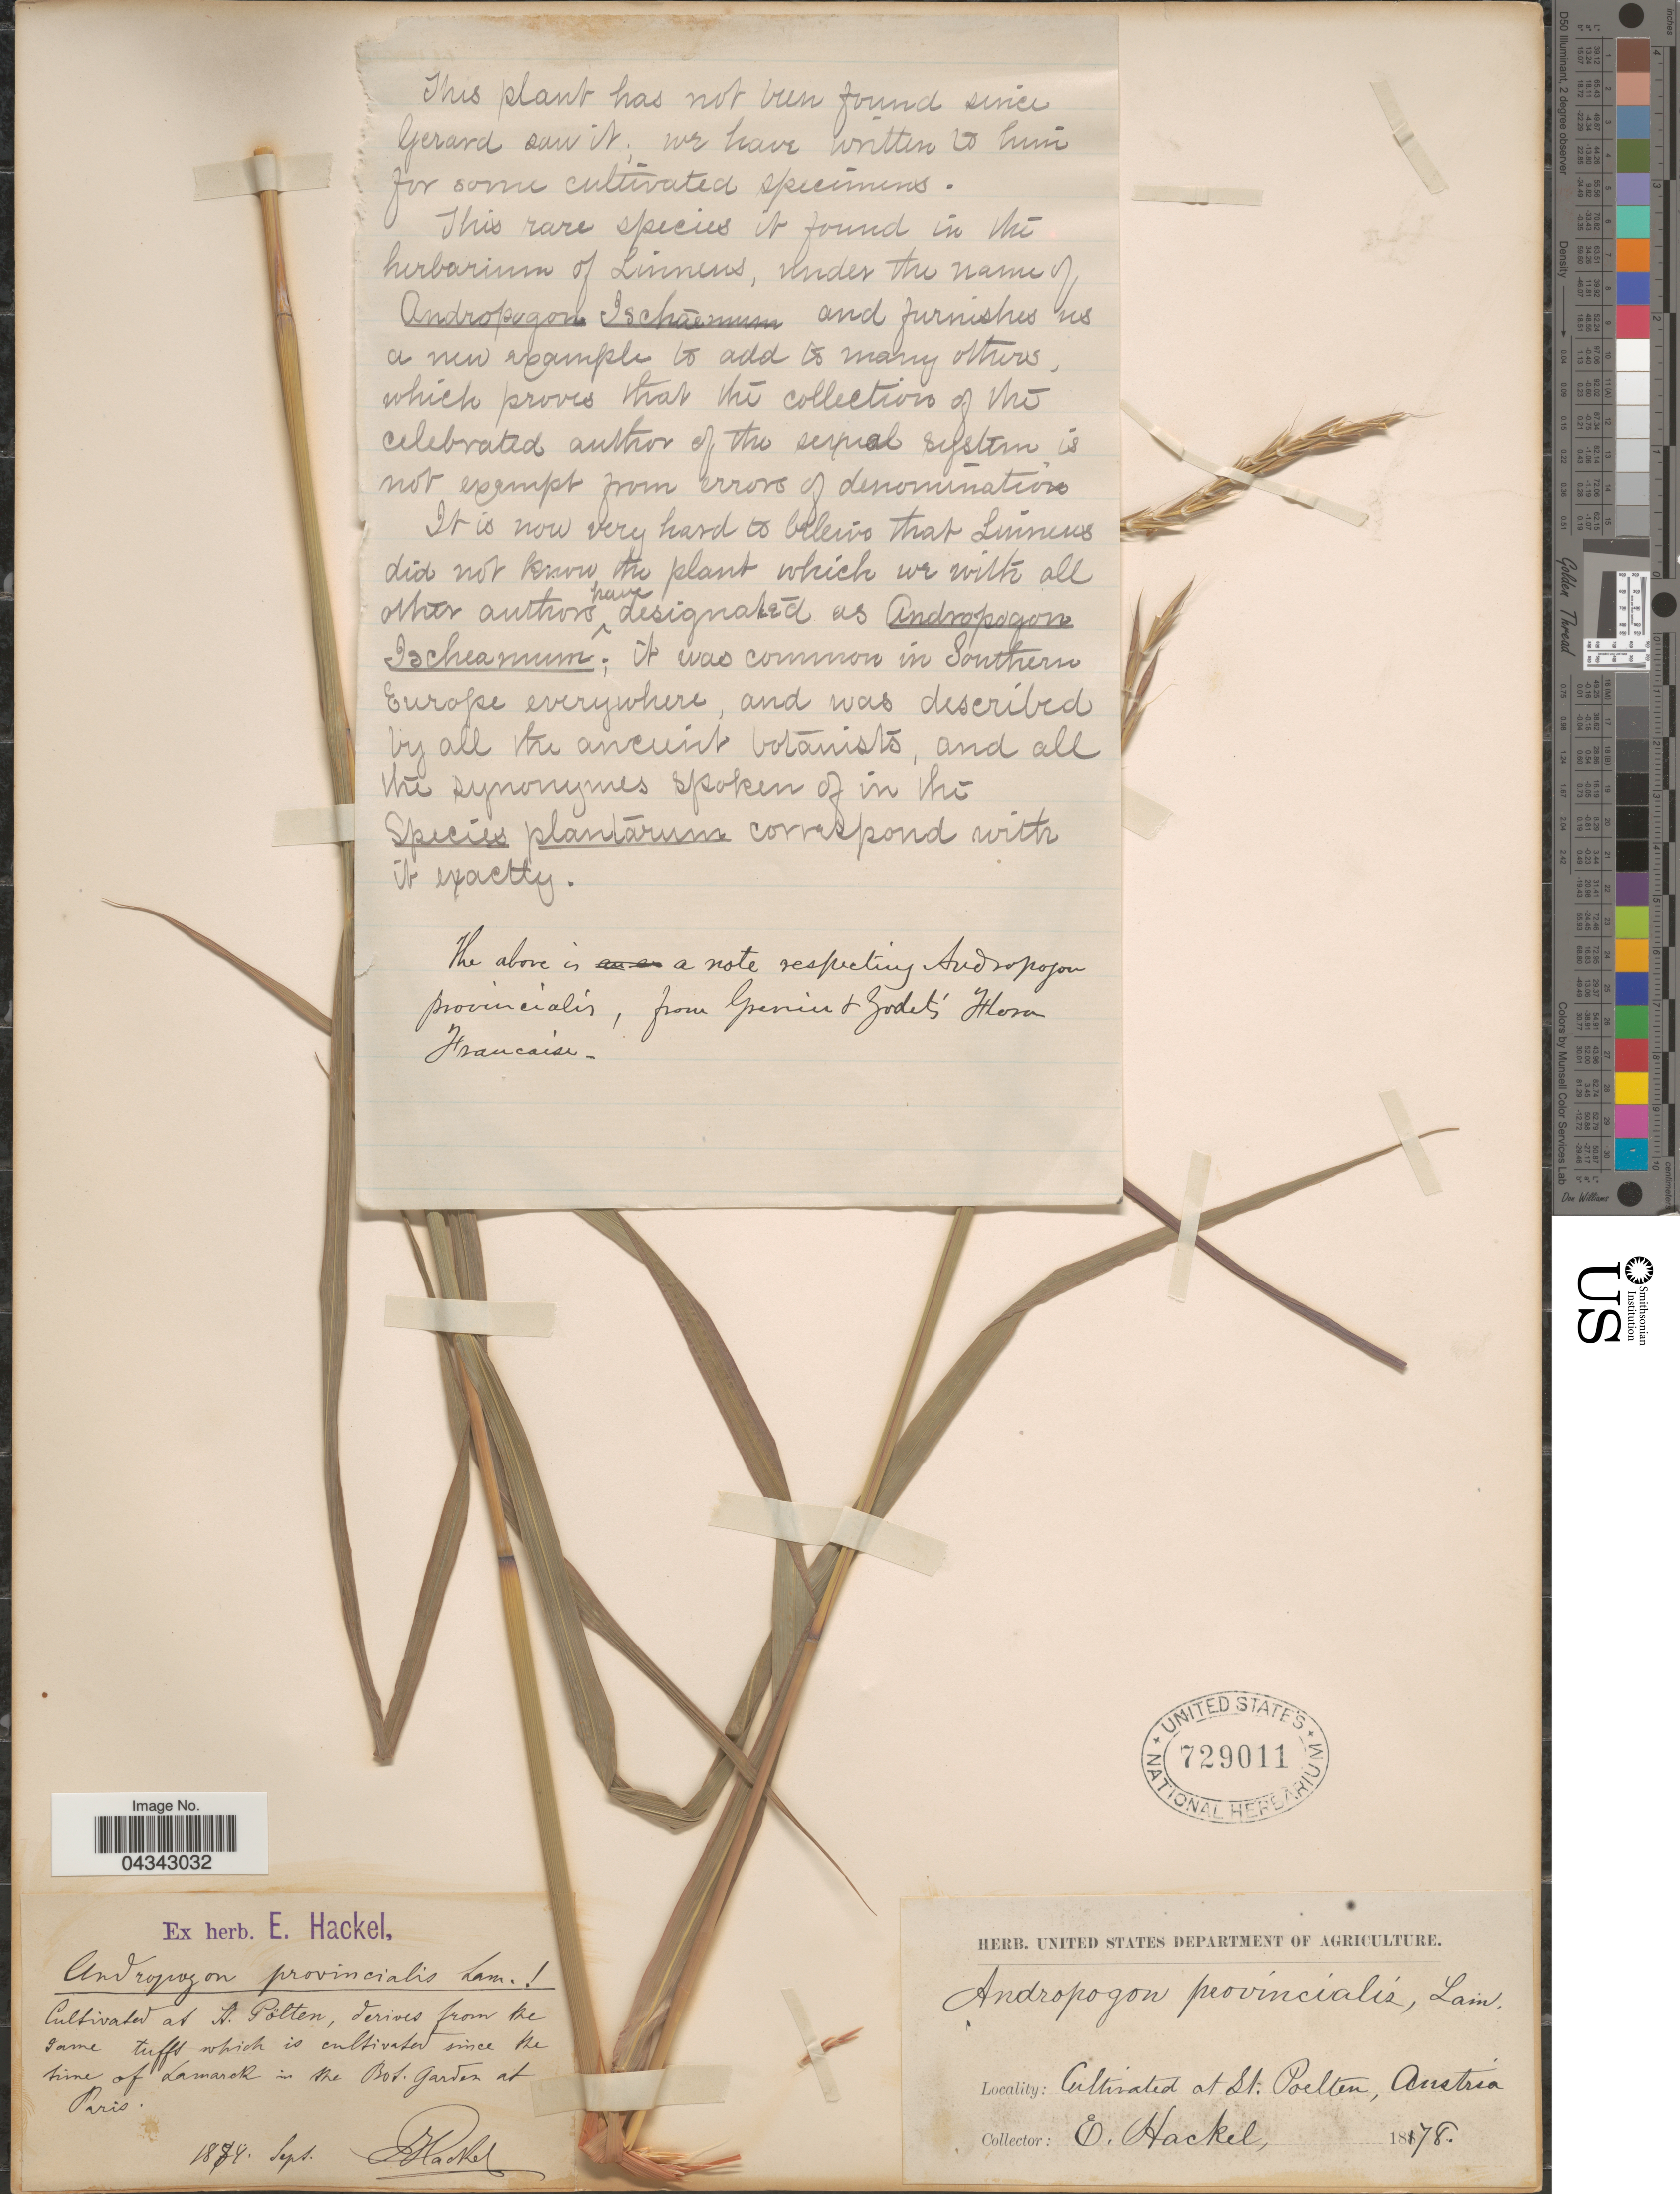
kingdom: Plantae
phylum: Tracheophyta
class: Liliopsida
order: Poales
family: Poaceae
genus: Andropogon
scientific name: Andropogon gerardii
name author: Vitman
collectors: E. Hackel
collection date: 1878-09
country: Austria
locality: At St. Pölten.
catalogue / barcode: US 729011